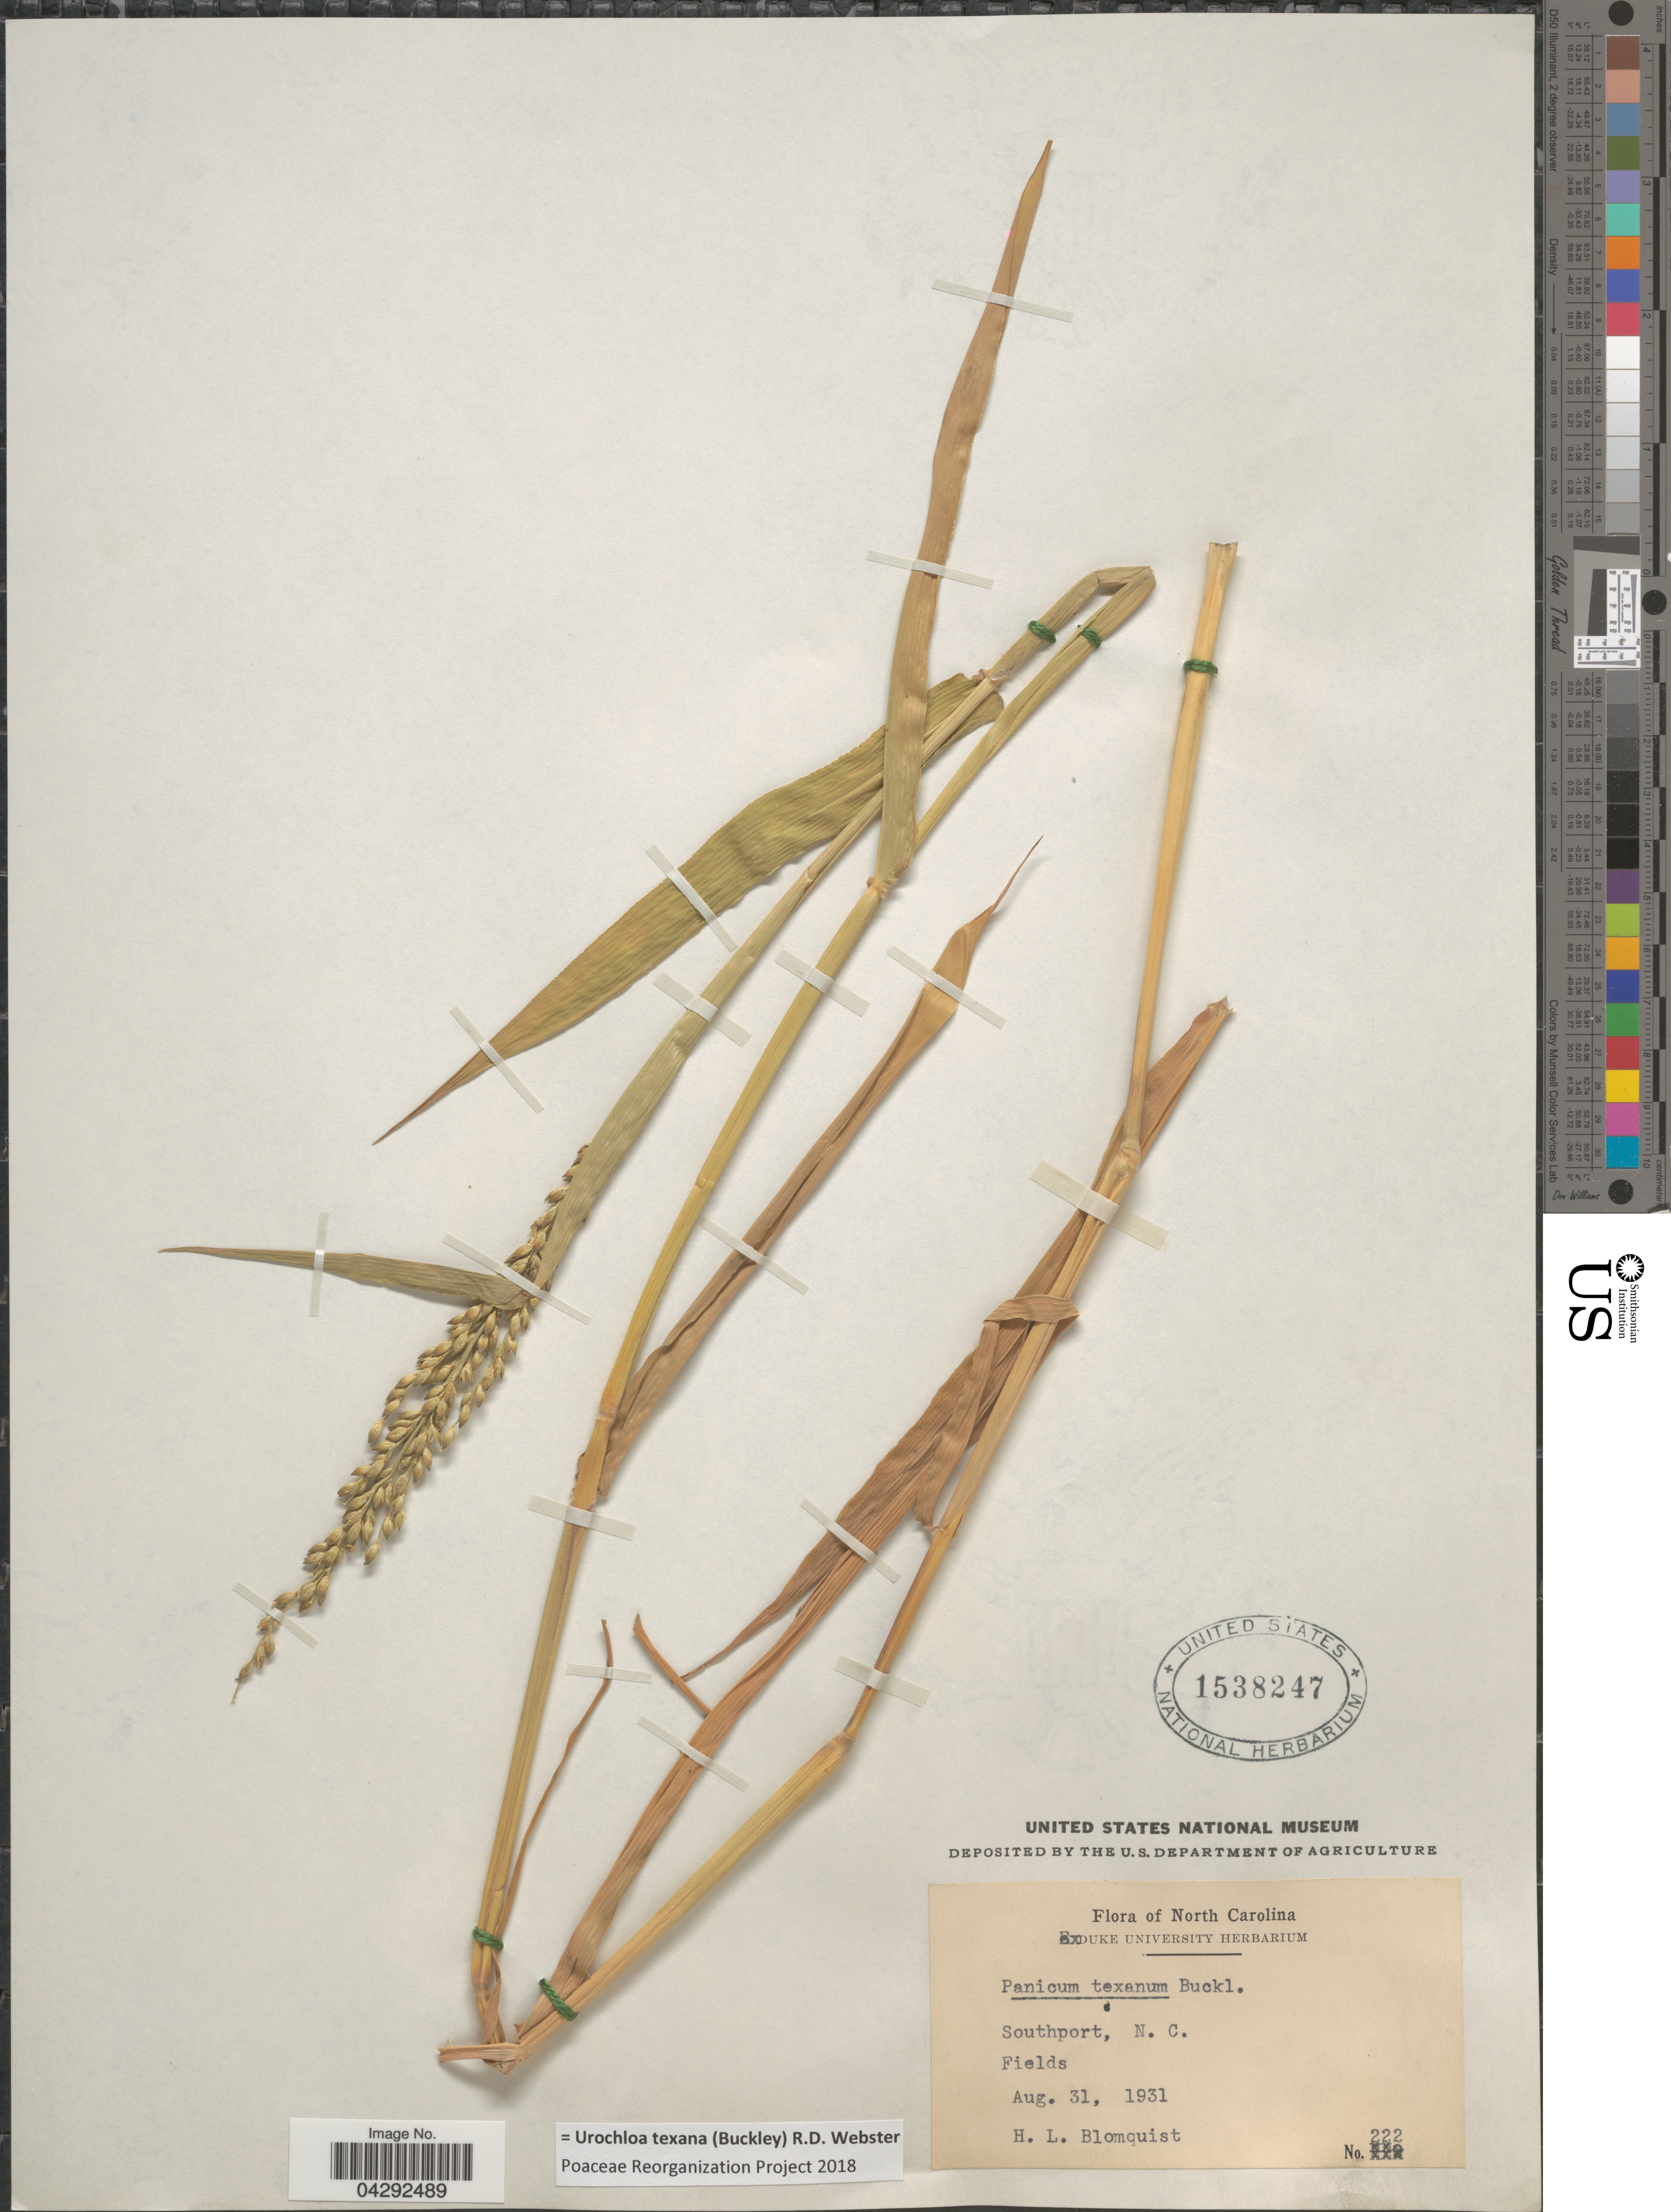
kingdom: Plantae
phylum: Tracheophyta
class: Liliopsida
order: Poales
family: Poaceae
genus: Urochloa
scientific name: Urochloa texana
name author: (Buckley) R.D. Webster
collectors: H. Blomquist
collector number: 222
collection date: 1931-08-31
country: United States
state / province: North Carolina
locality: Southport, Fields.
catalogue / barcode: US 1538247